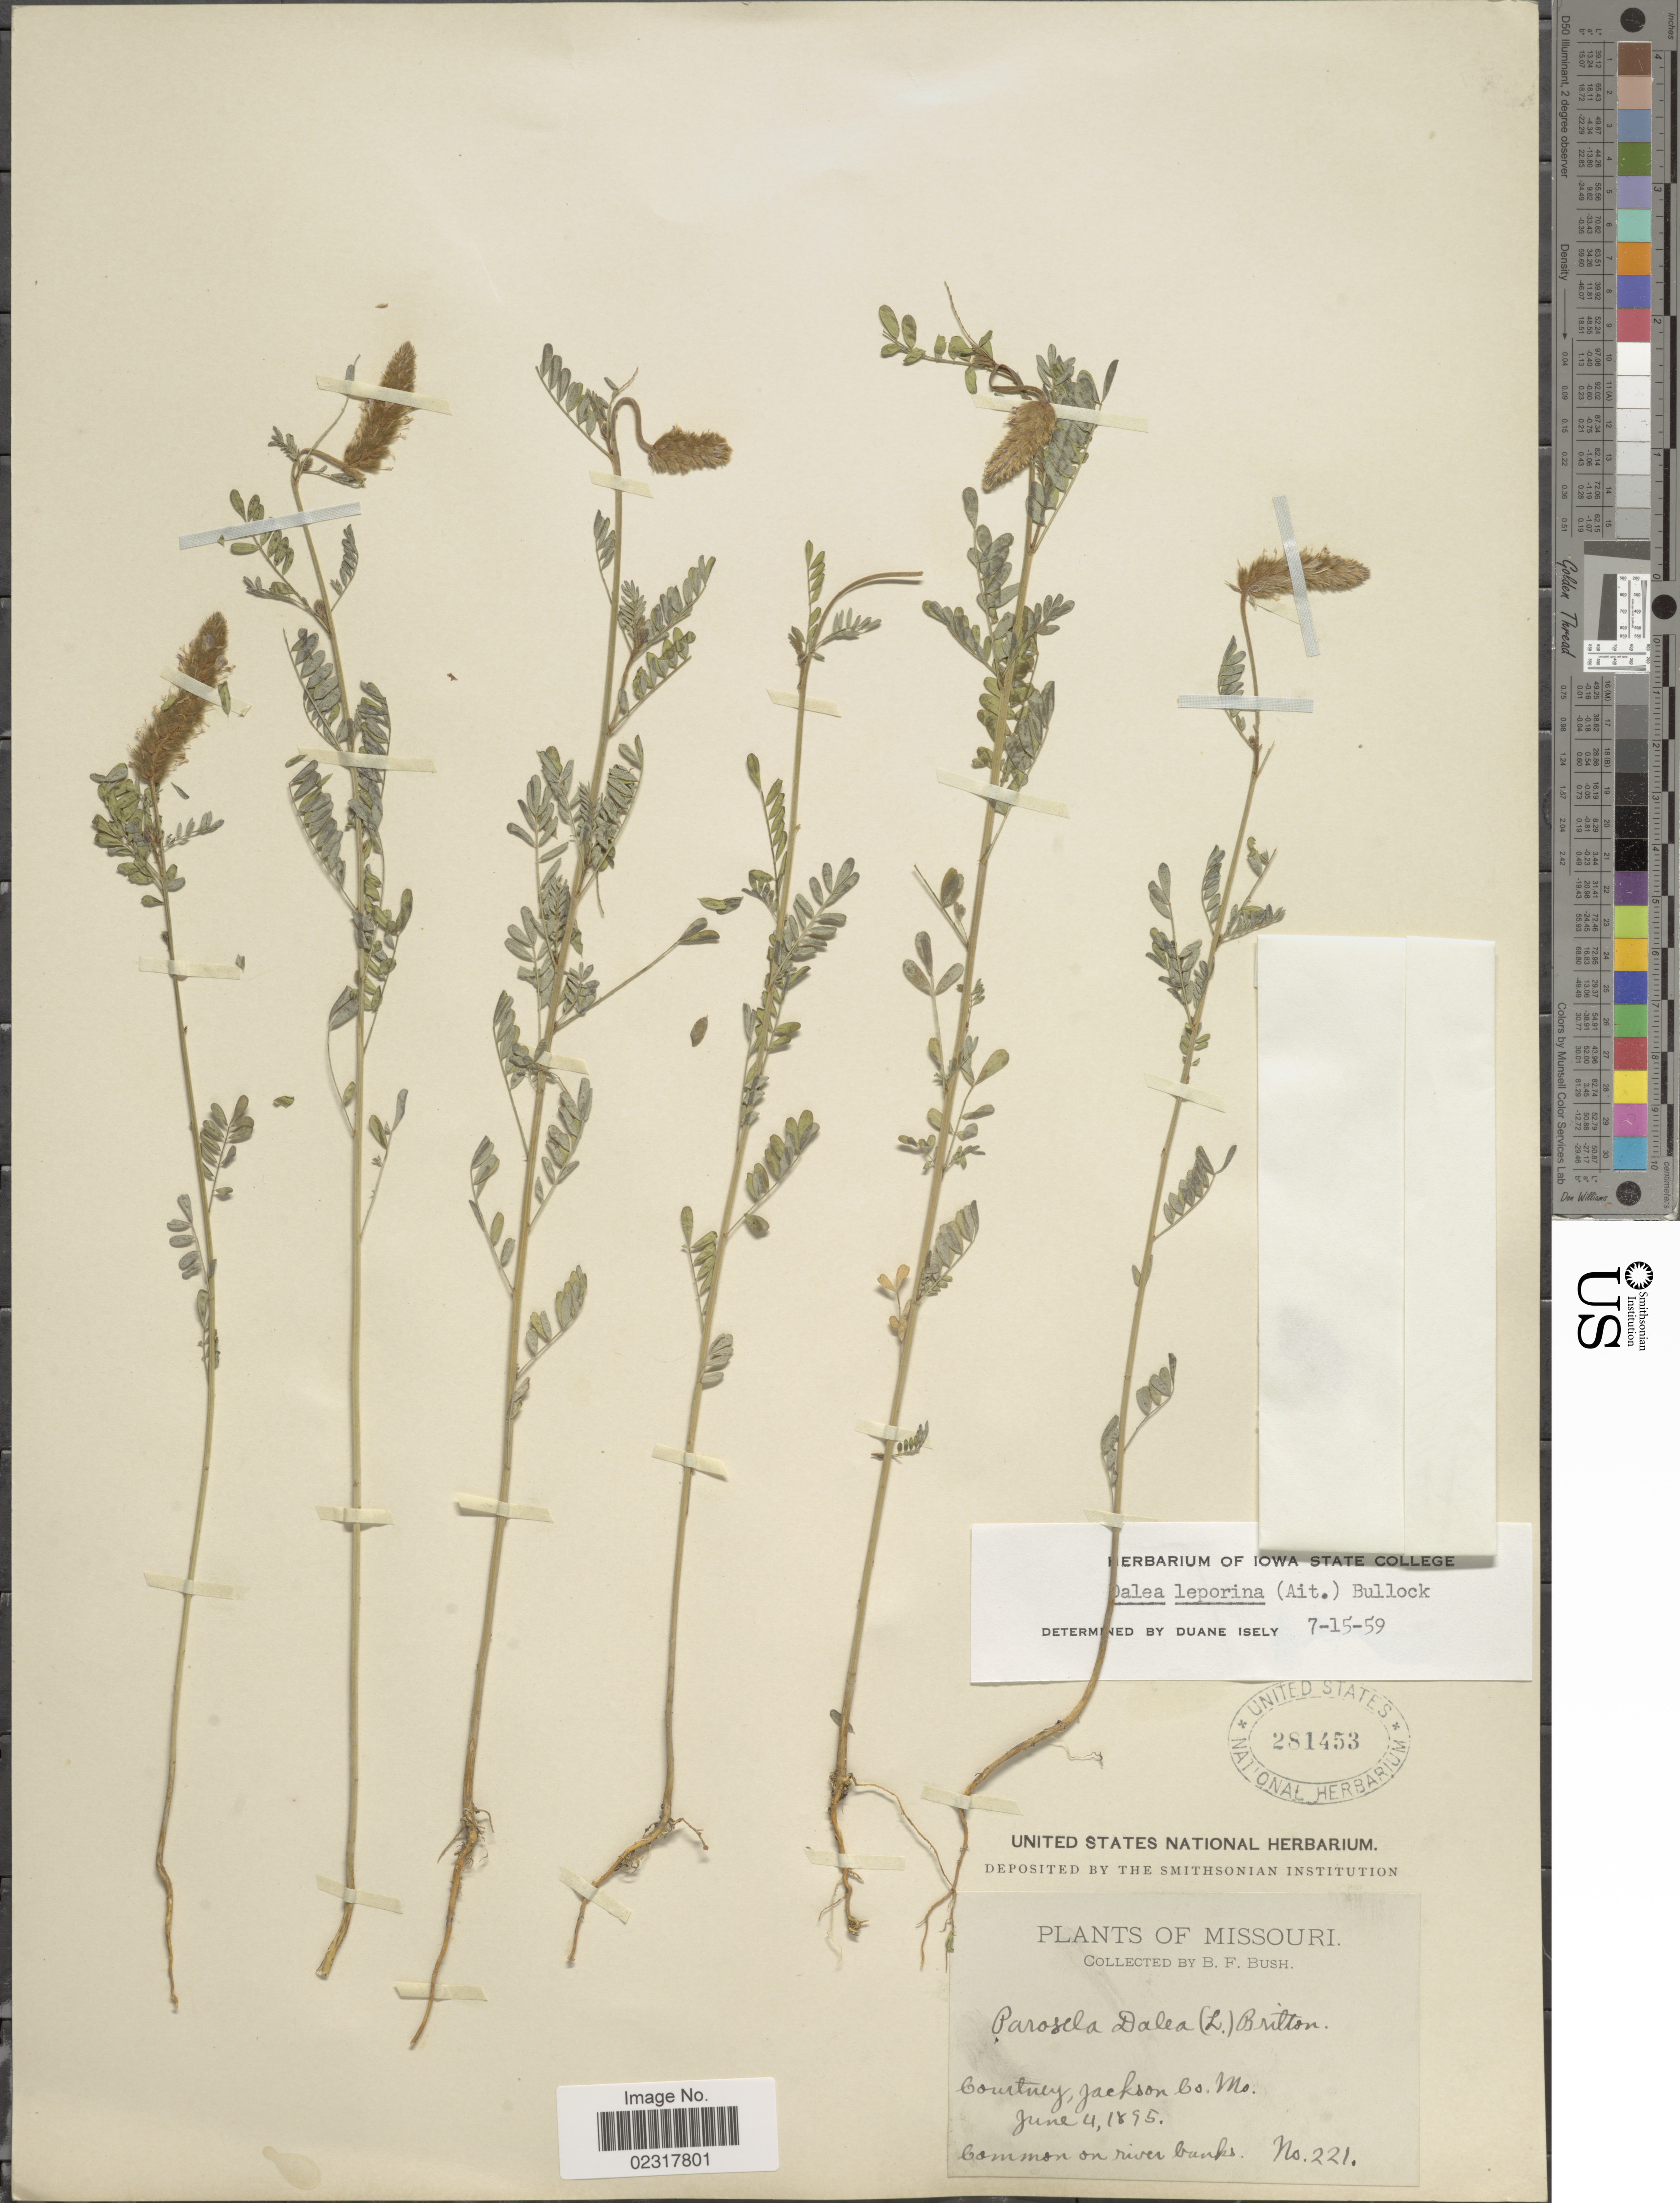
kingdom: Plantae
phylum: Tracheophyta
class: Magnoliopsida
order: Fabales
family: Fabaceae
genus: Dalea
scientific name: Dalea leporina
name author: (Aiton) Bullock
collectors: B. F. Bush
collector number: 221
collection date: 1895-06-04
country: United States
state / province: Missouri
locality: Courtney, Jackson Co. Mo.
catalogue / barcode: US 281453